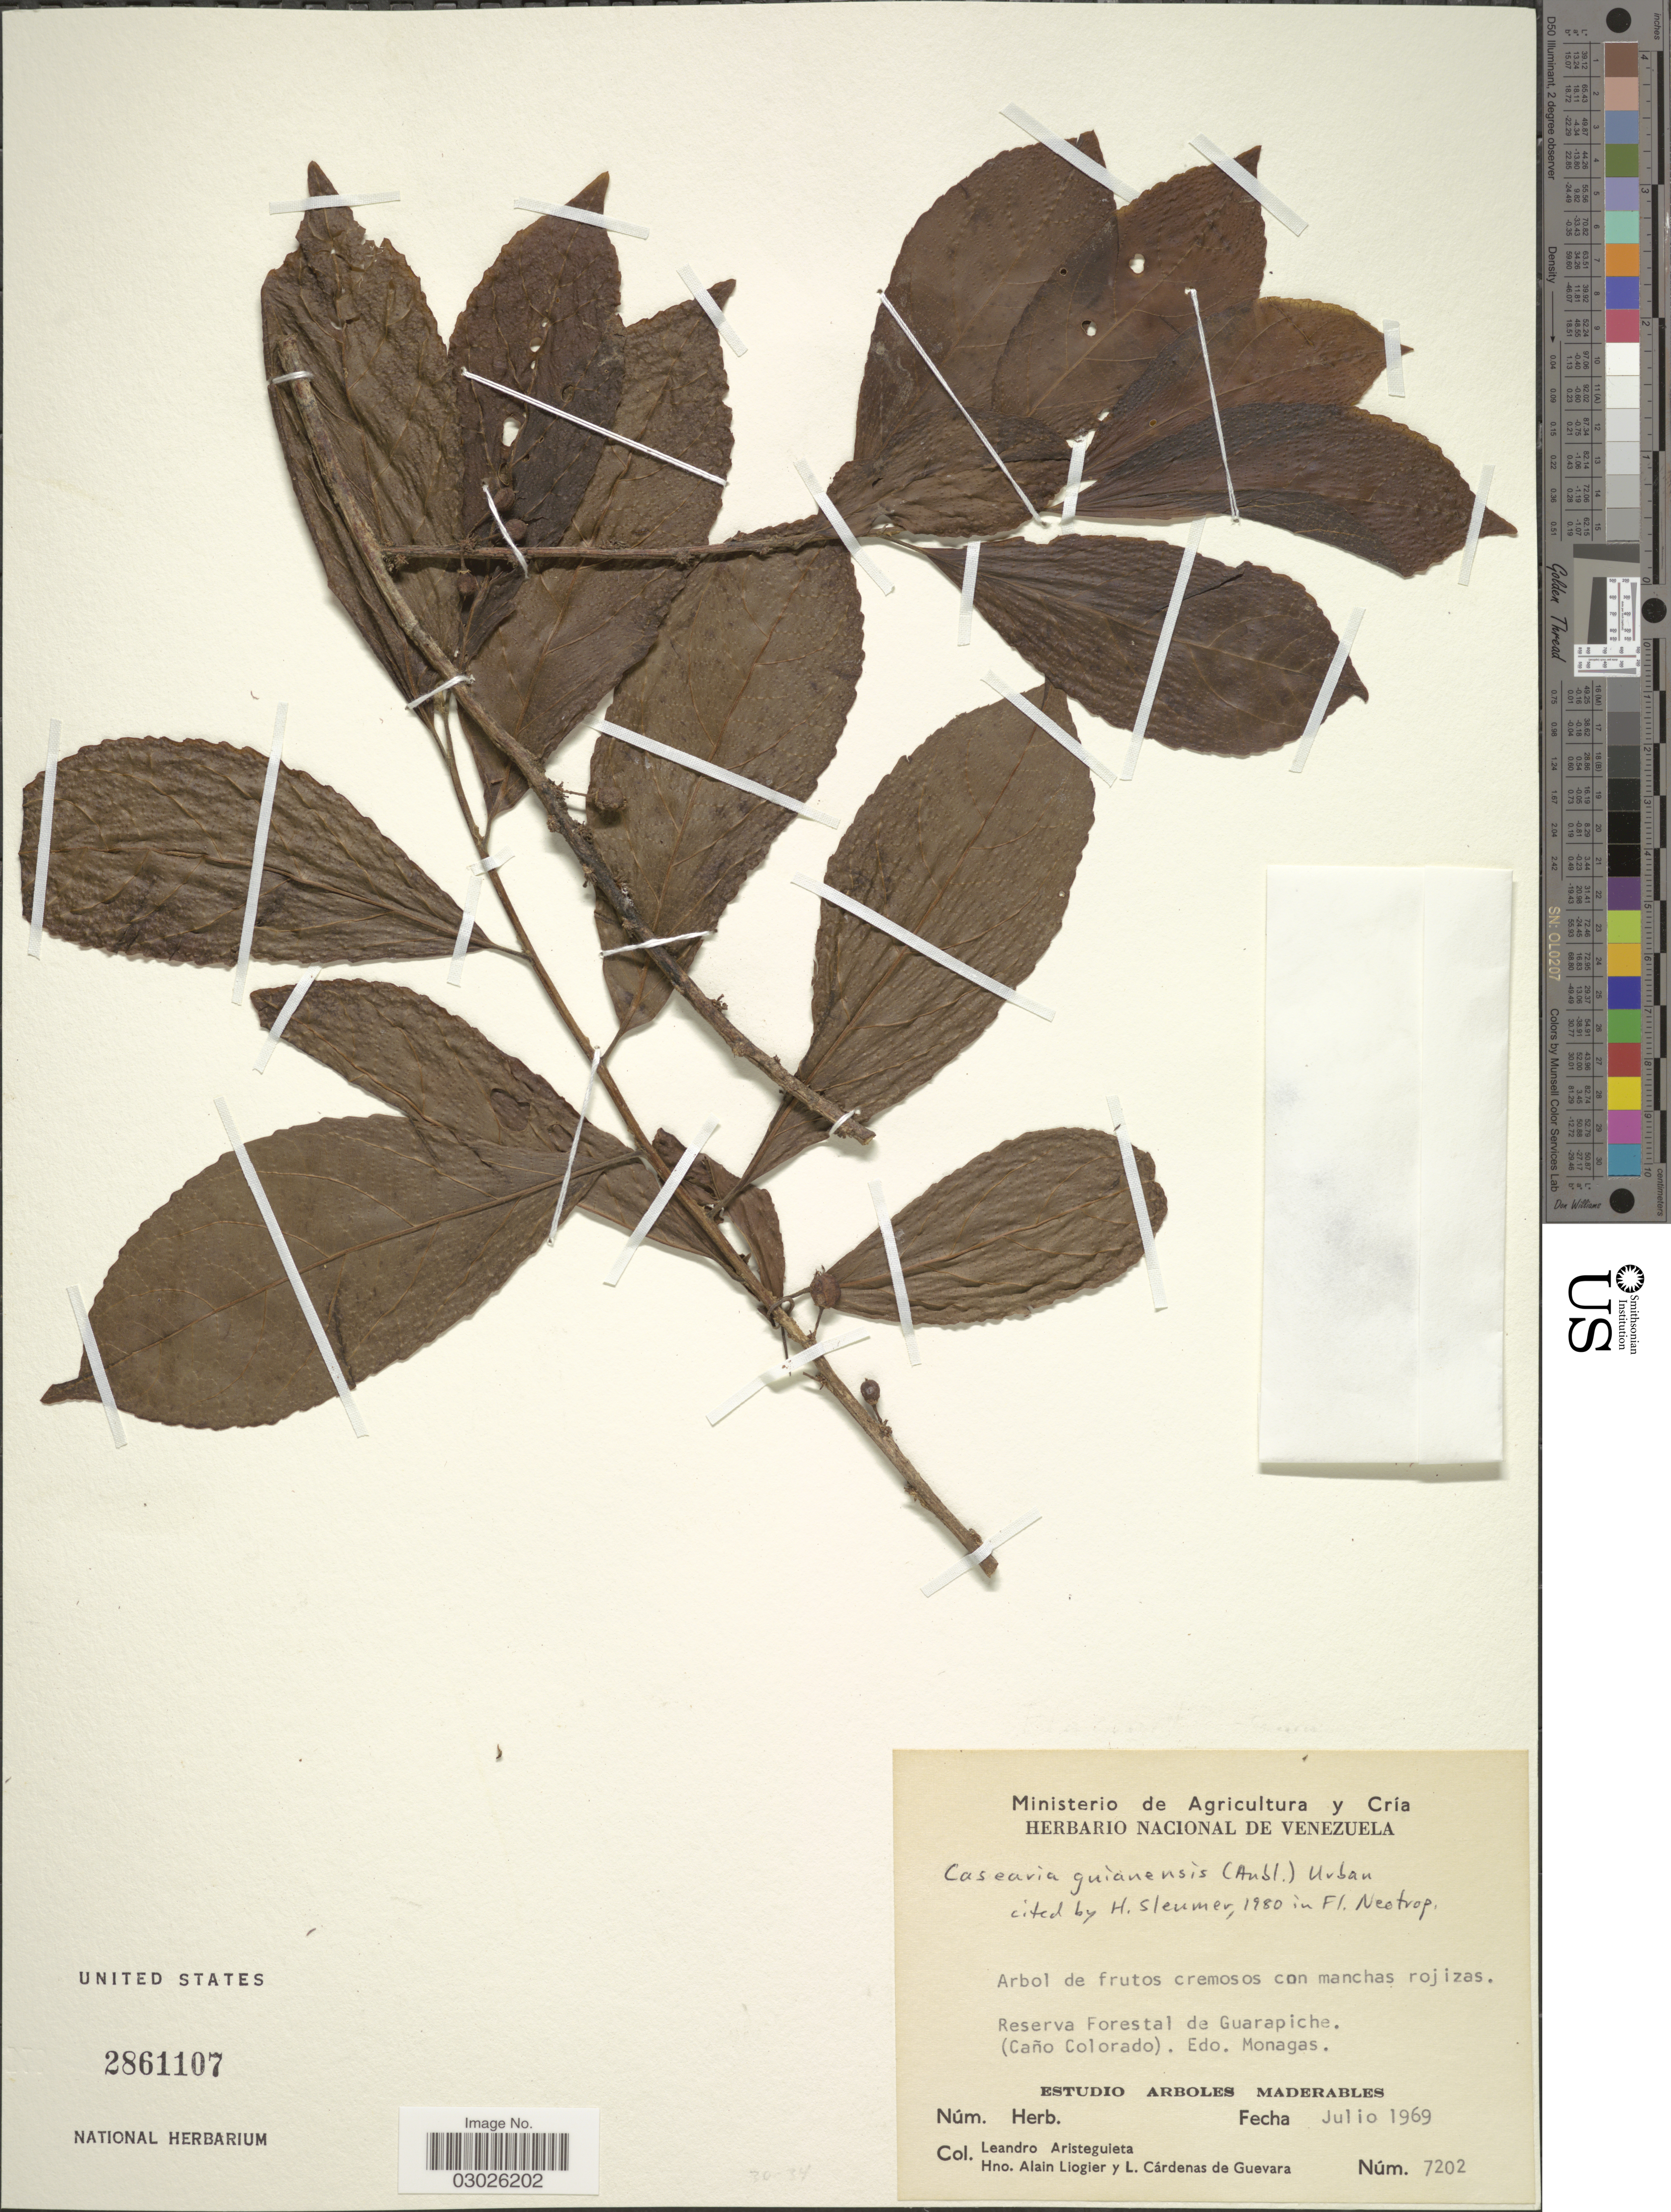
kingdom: Plantae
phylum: Tracheophyta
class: Magnoliopsida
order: Malpighiales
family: Salicaceae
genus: Casearia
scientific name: Casearia guianensis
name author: (Aubl.) Urb.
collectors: L. Aristeguieta, A. H. Liogier & L. De Guevara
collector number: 7202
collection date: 1969-07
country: Venezuela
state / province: Monagas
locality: Reserva Forestal de Guarapiche (Caño Colorado).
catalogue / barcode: US 2861107